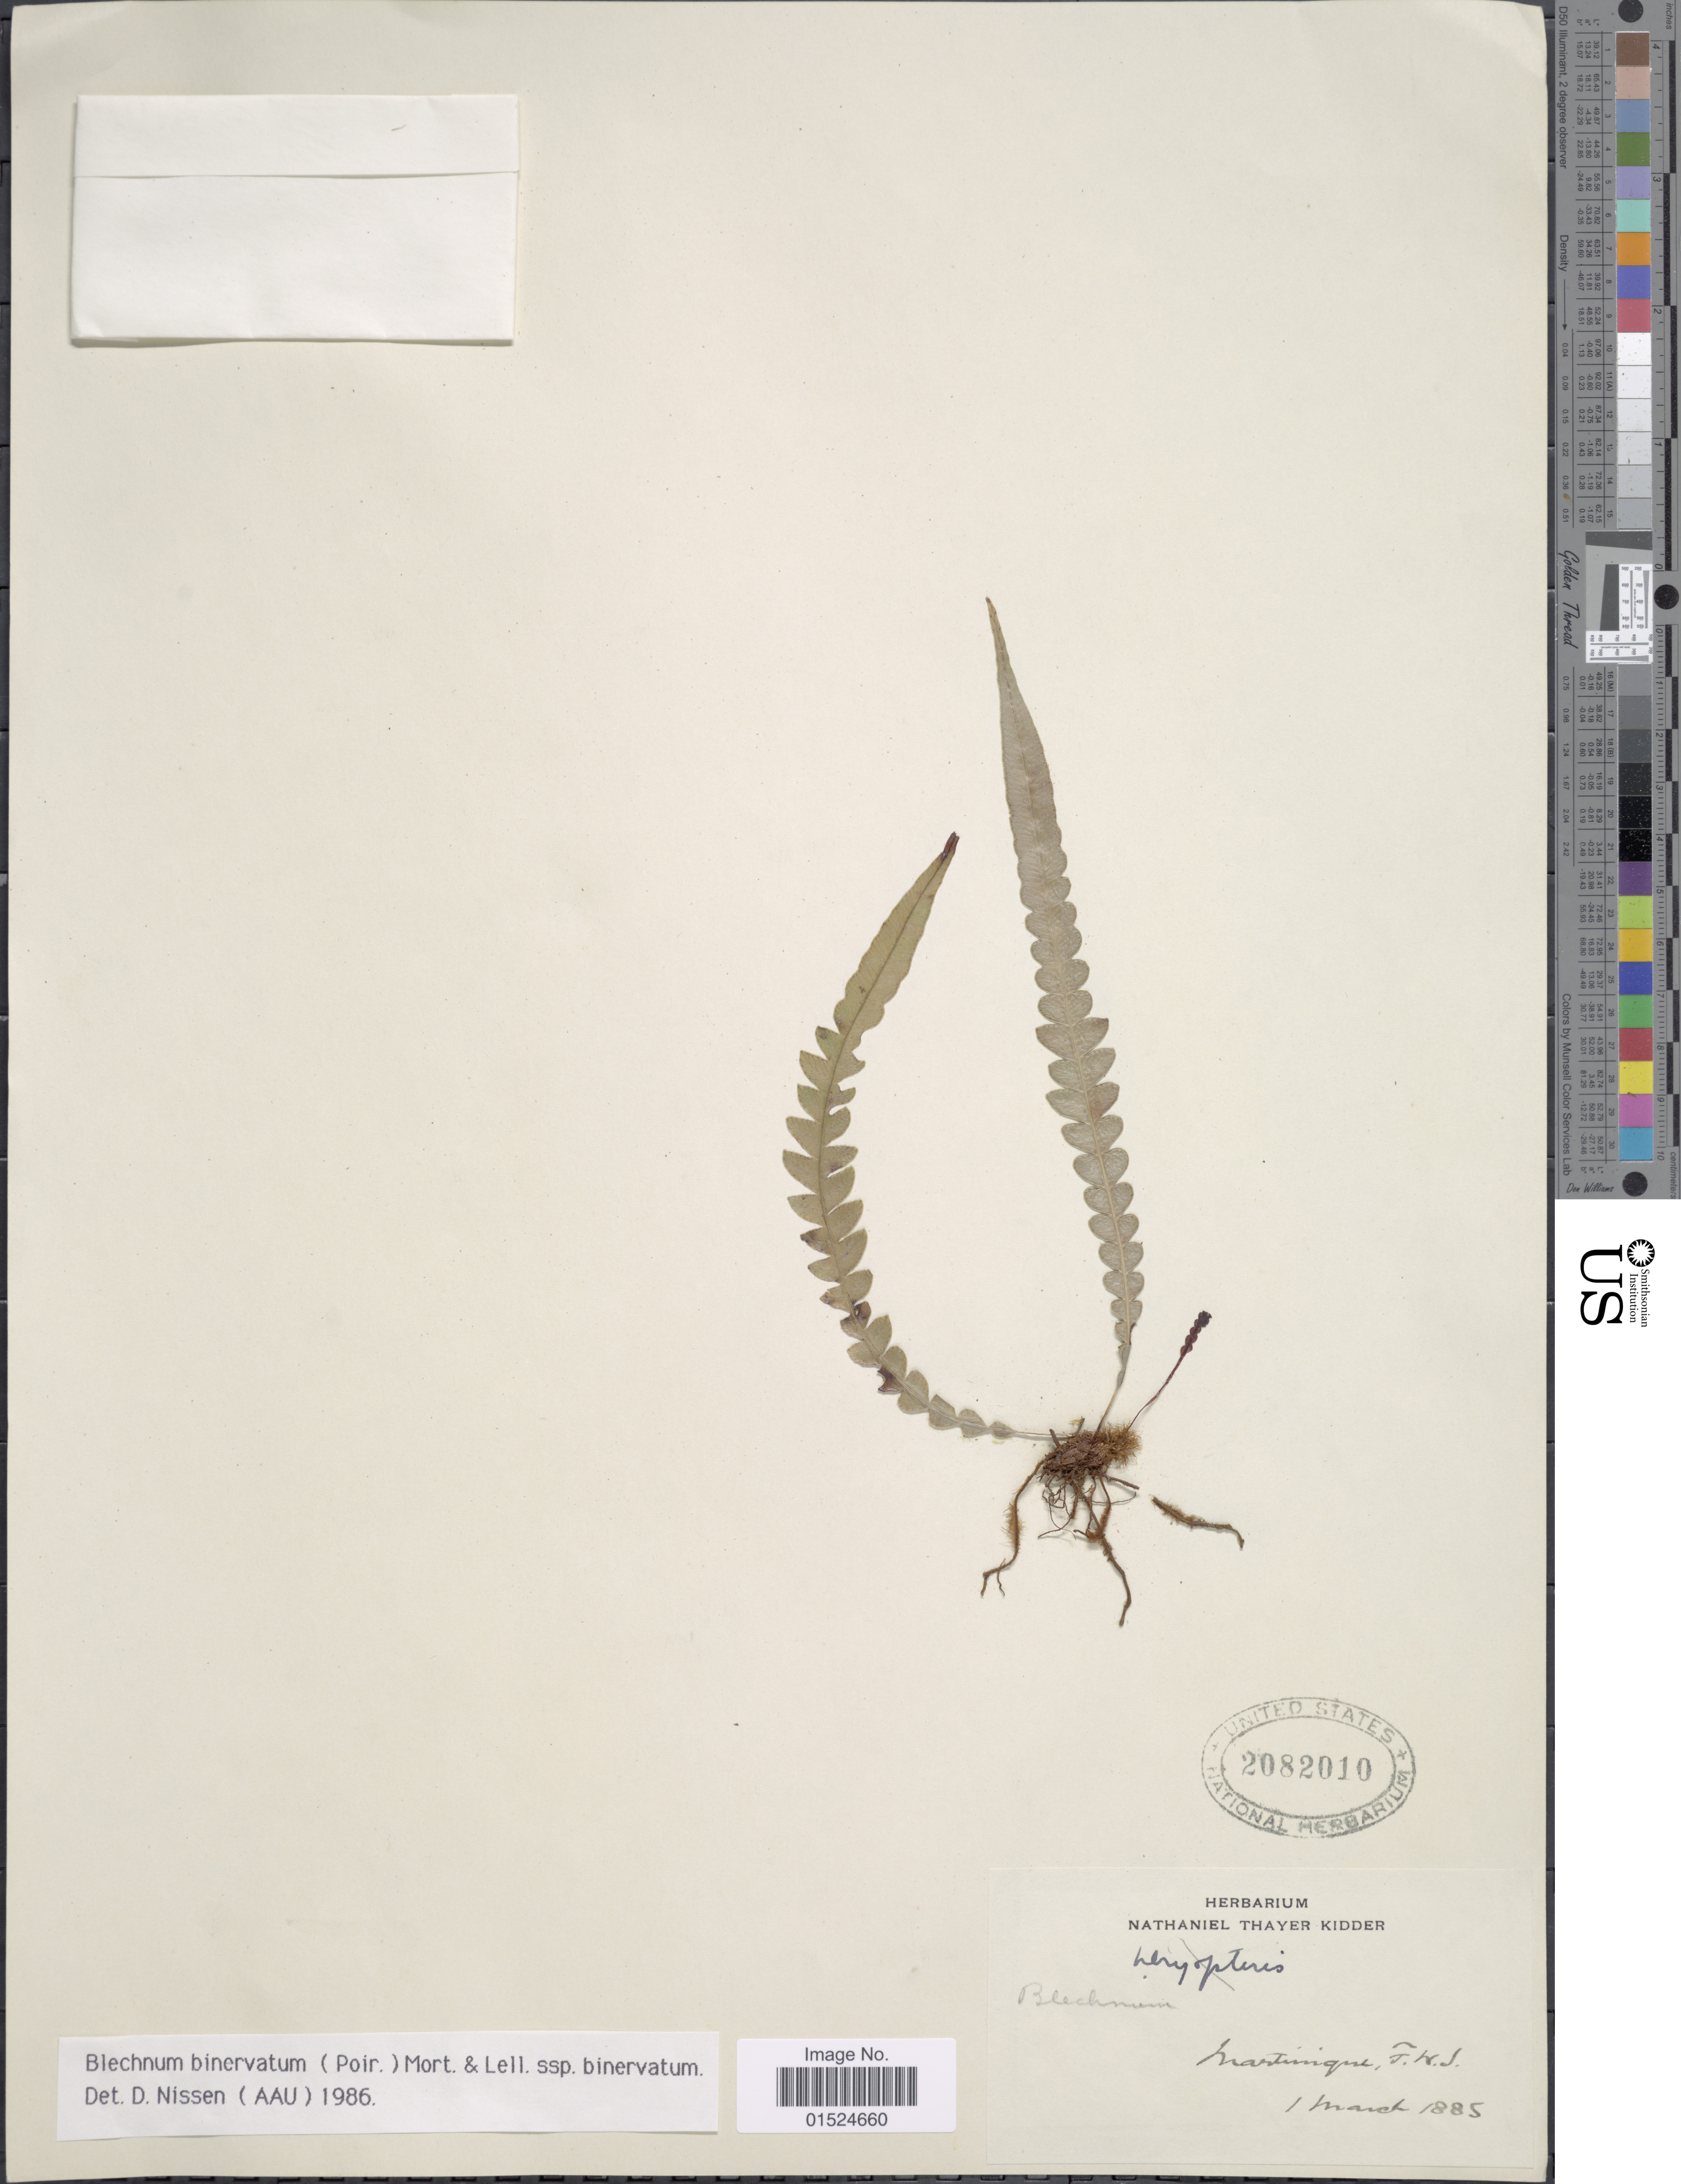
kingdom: Plantae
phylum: Tracheophyta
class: Polypodiopsida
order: Polypodiales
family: Blechnaceae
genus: Blechnum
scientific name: Blechnum binervatum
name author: (Poir.) C.V. Morton & Lellinger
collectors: ex herb. Nathaniel Thayer Kidder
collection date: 1885-03-01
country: Martinique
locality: F.W.J. [interpreted]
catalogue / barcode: US 2082010